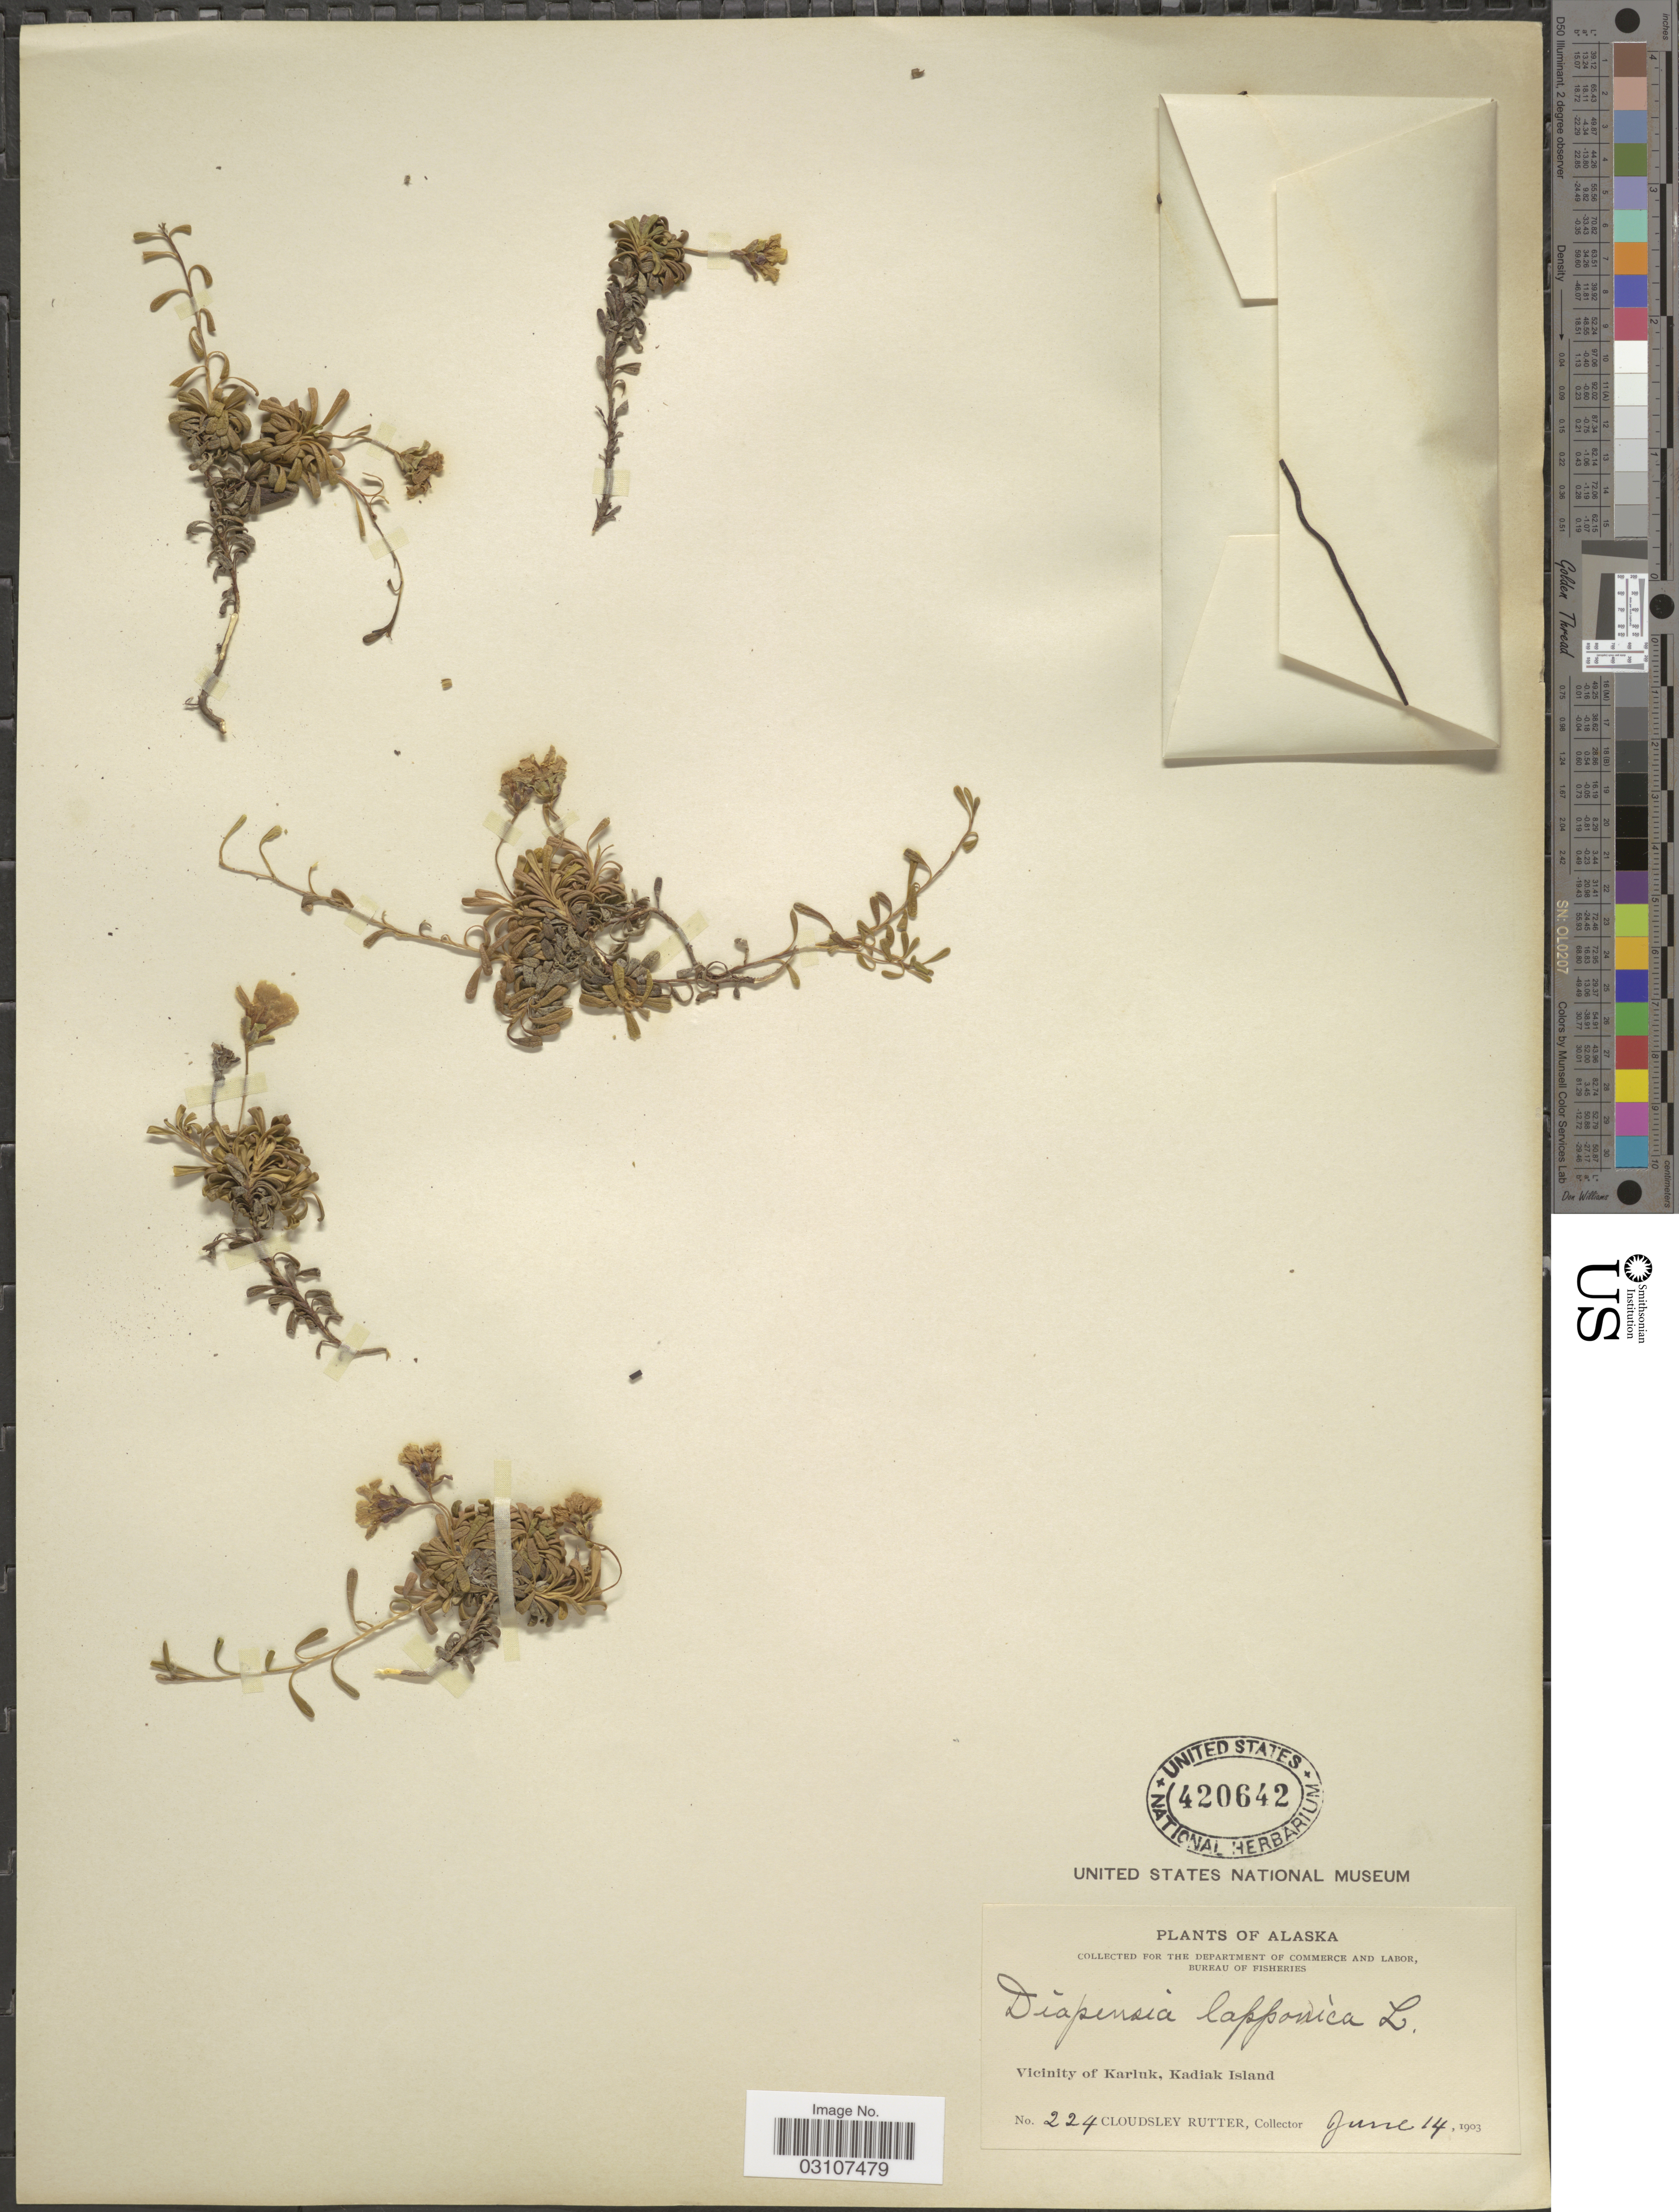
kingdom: Plantae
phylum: Tracheophyta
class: Magnoliopsida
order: Ericales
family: Diapensiaceae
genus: Diapensia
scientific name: Diapensia lapponica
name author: L.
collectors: C. Rutter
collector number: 224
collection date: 1903-06-14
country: United States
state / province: Alaska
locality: Vicinity of Karluk, Kadiak Island.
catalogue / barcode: US 420642